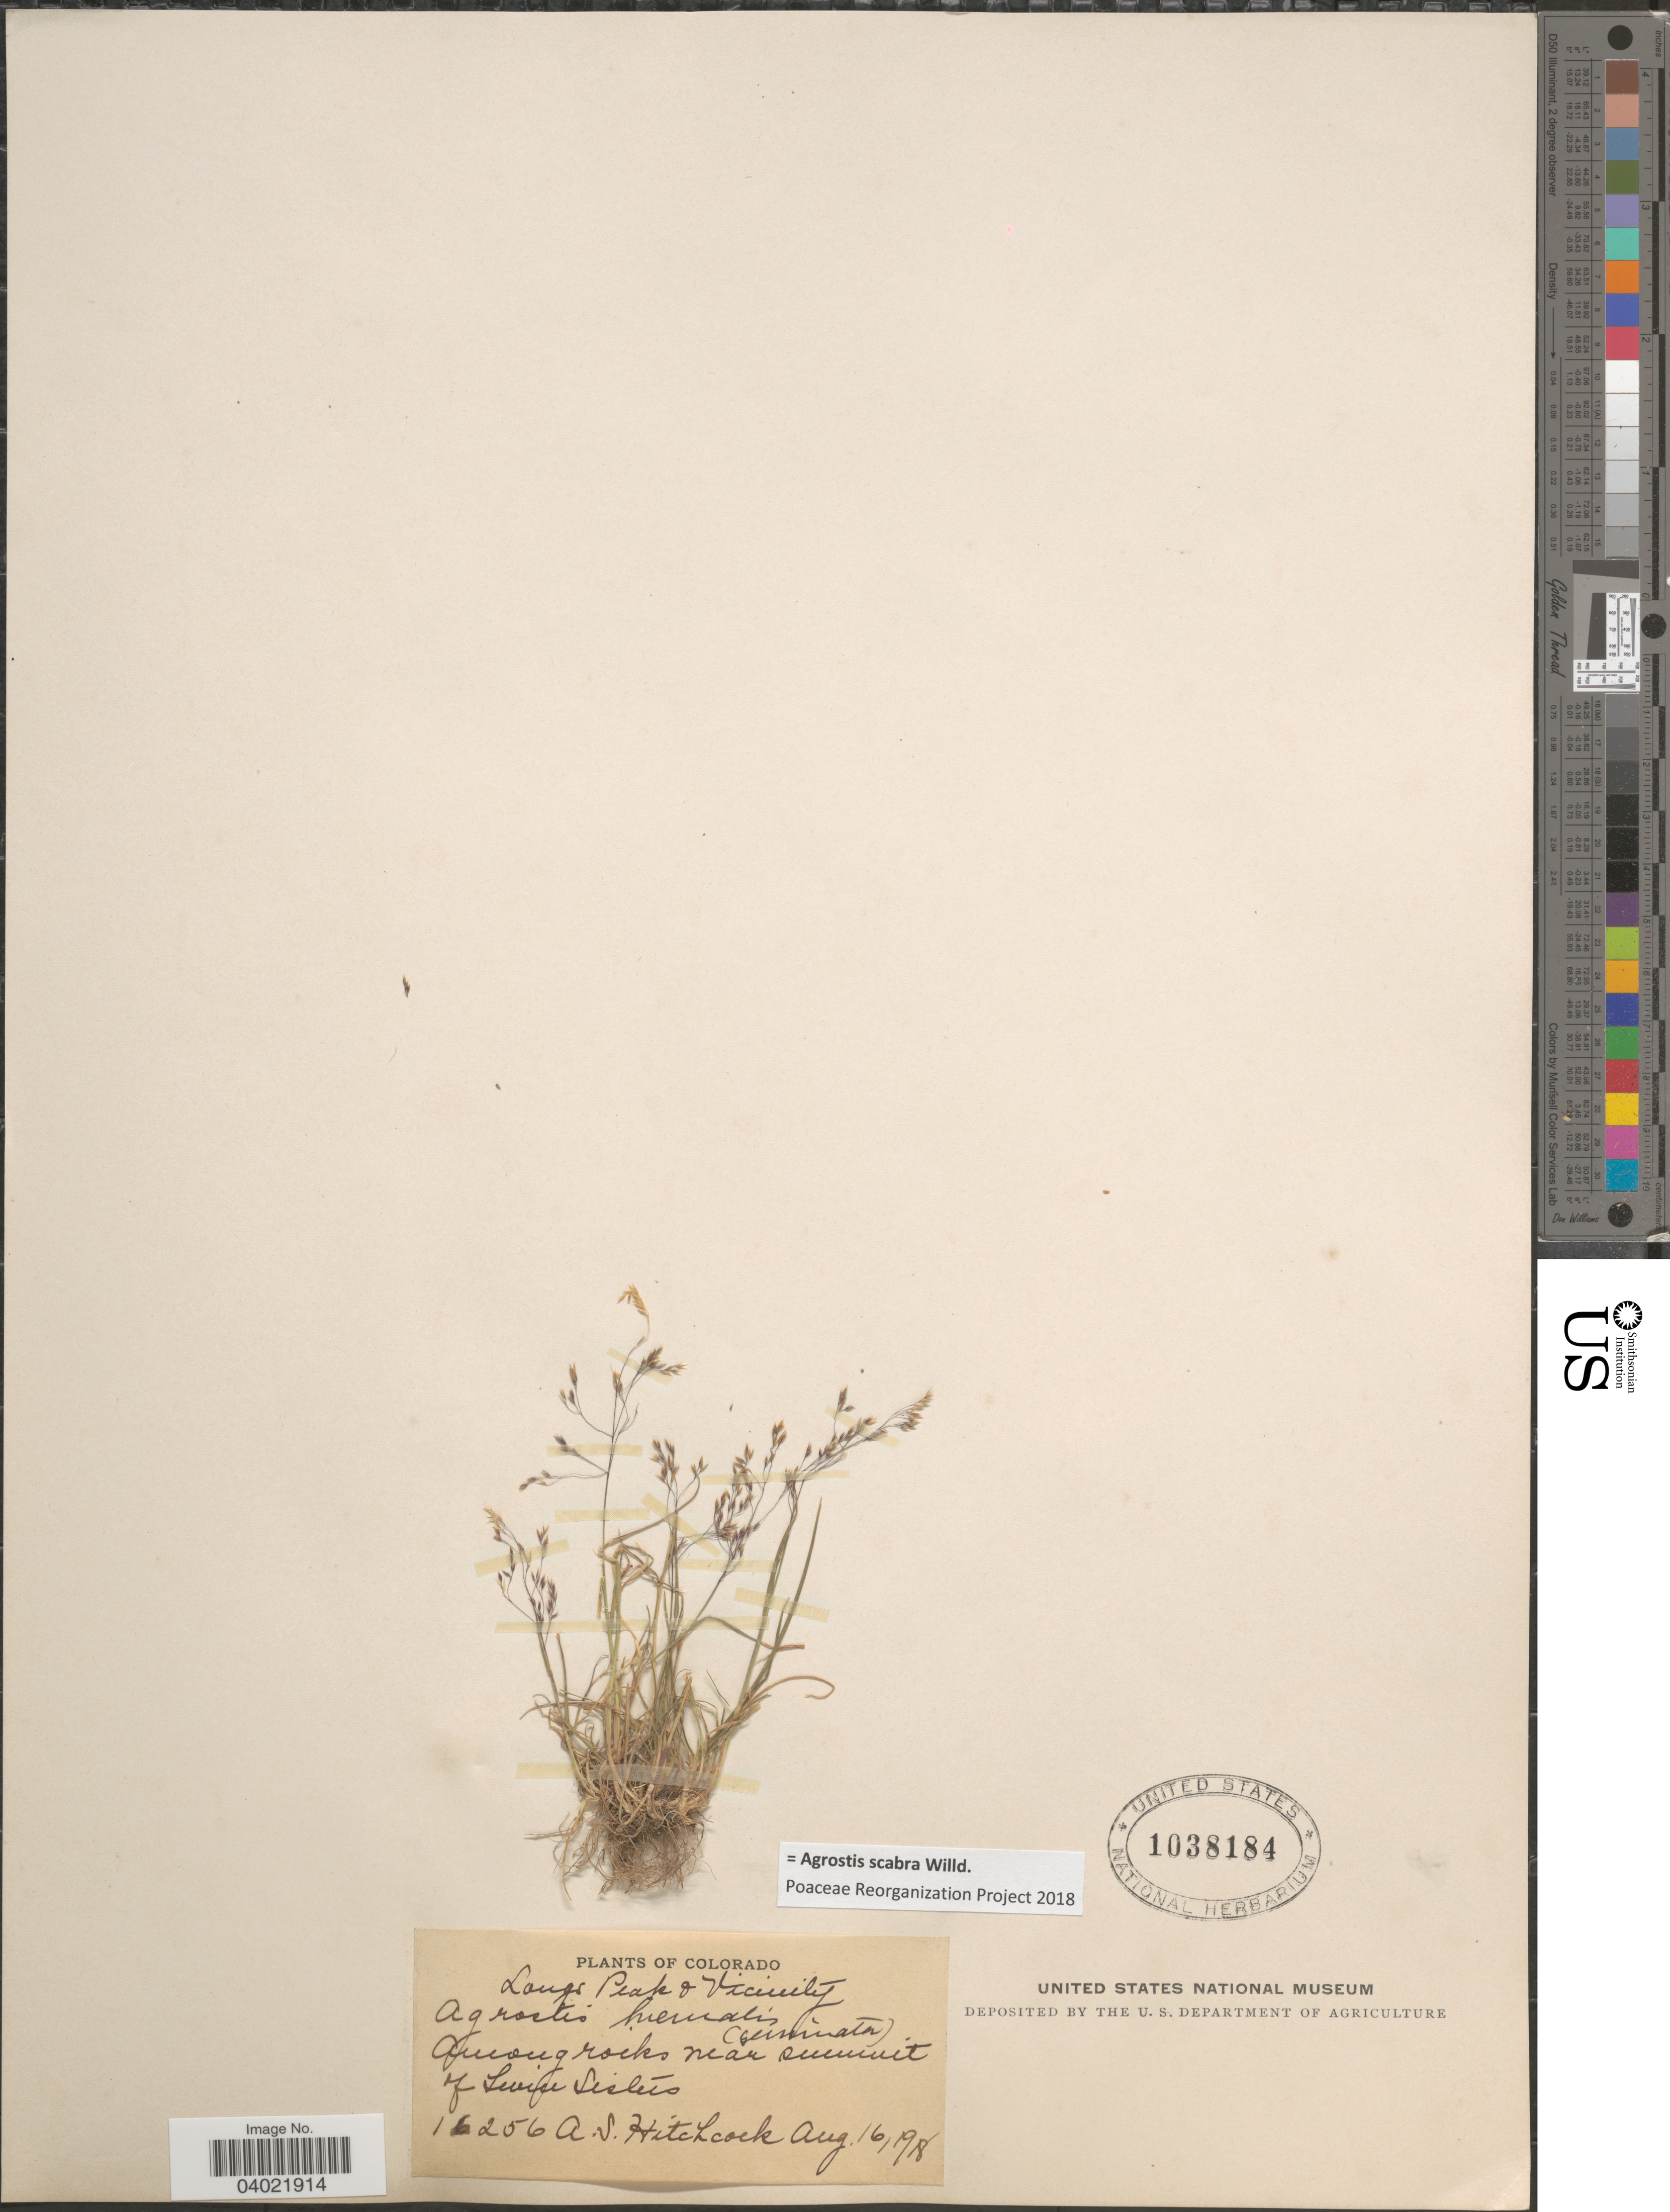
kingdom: Plantae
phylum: Tracheophyta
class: Liliopsida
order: Poales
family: Poaceae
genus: Agrostis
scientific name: Agrostis scabra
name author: Willd.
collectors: A. S. Hitchcock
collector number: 1256*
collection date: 1918-08-16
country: United States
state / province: Colorado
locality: Langs Peak & Vicinity. Near summit of Twin Sisters.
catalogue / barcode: US 1038184